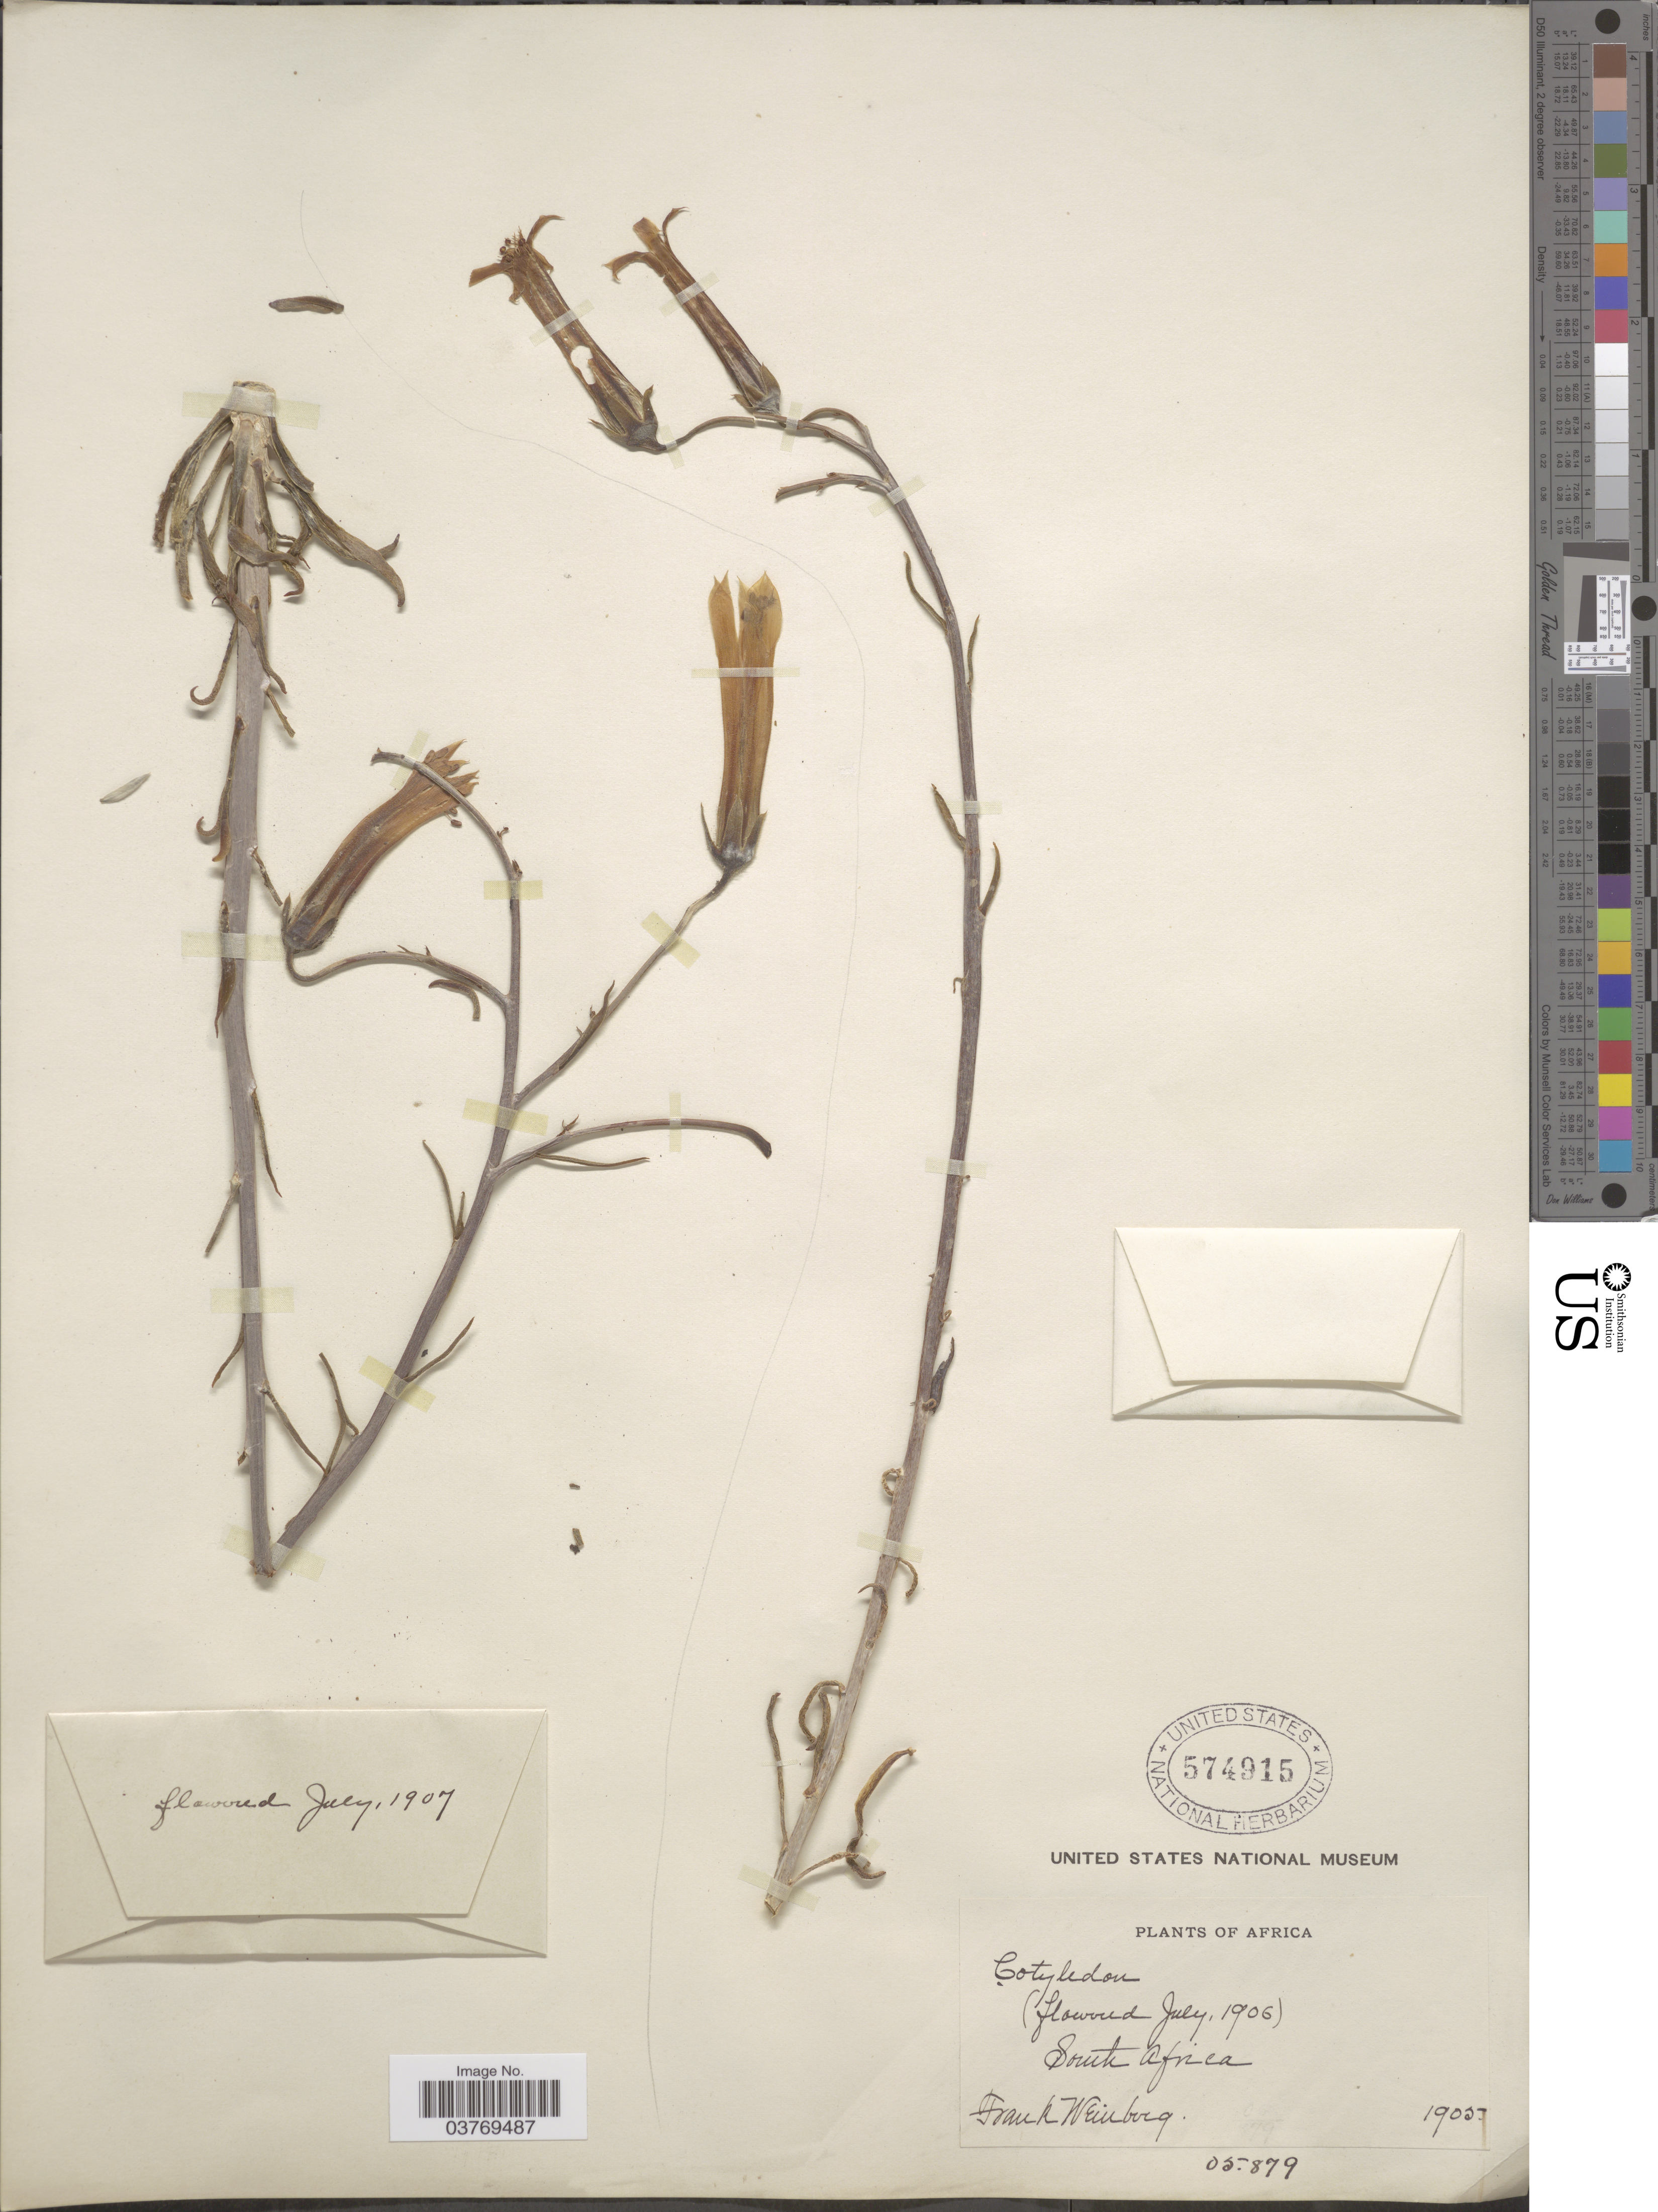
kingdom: Plantae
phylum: Tracheophyta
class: Magnoliopsida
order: Saxifragales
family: Crassulaceae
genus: Cotyledon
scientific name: Cotyledon sp.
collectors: F. Weinberg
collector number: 05.879?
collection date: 1905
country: South Africa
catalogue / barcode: US 574915